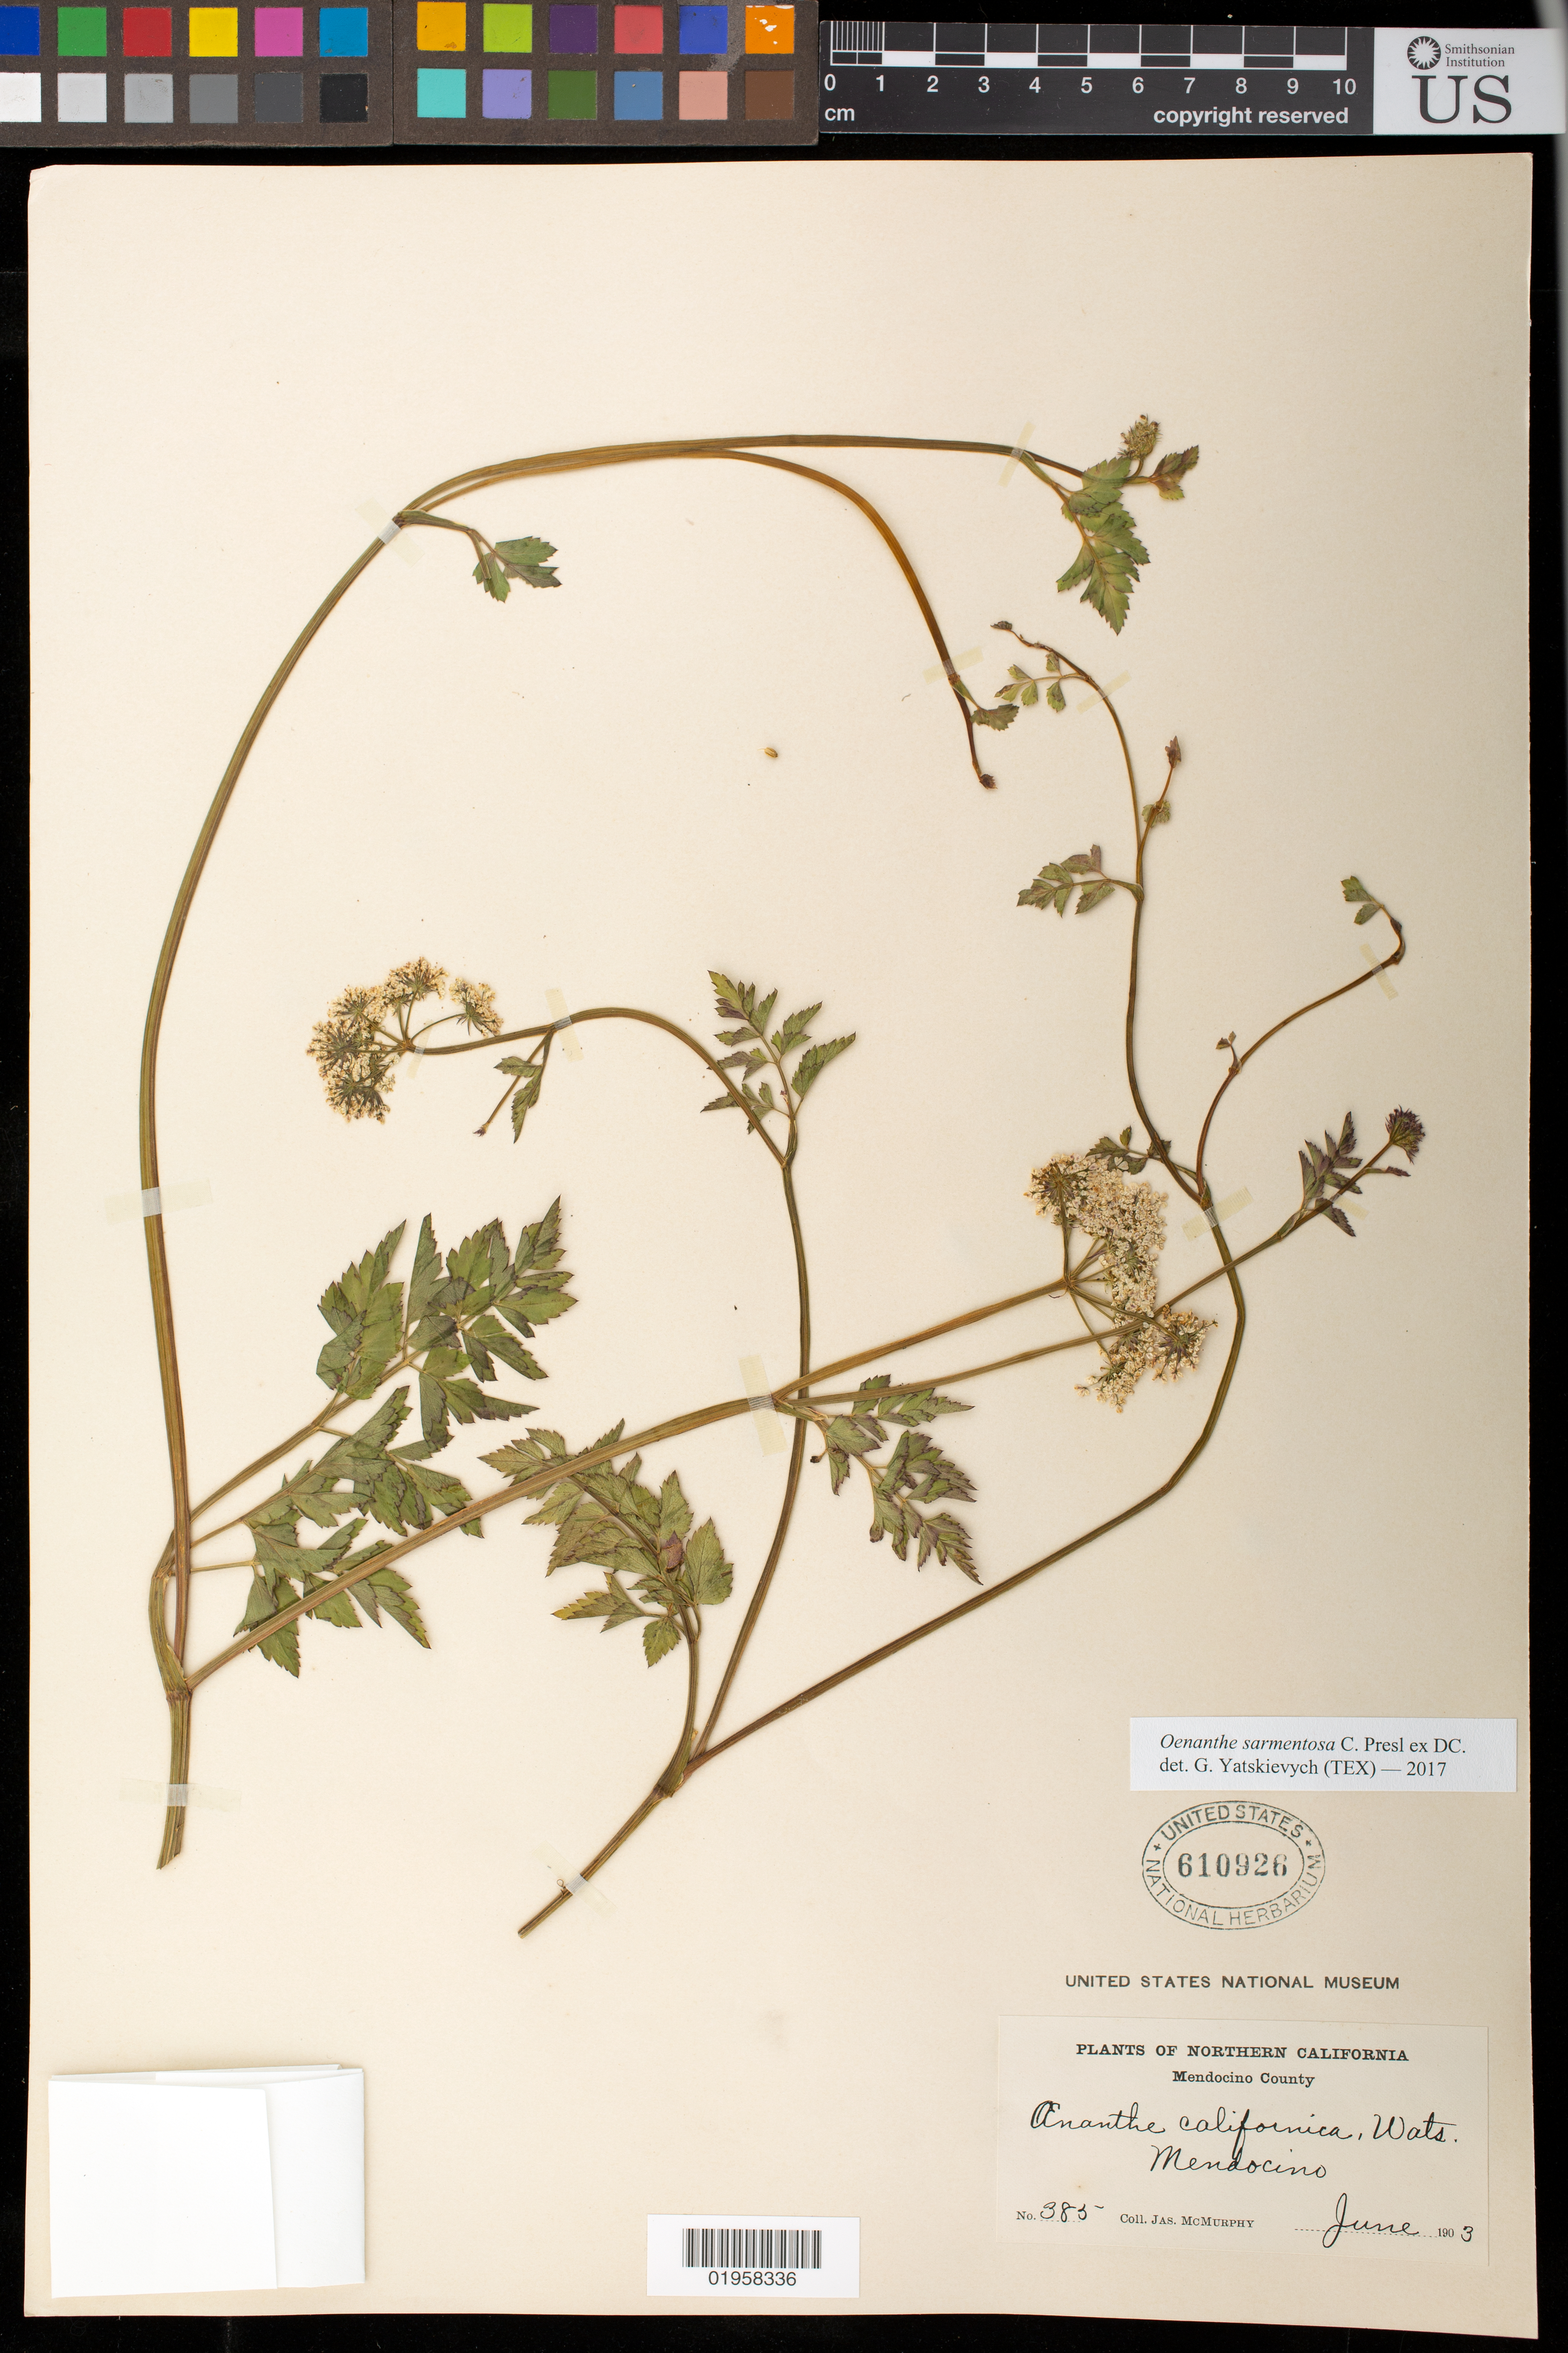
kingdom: Plantae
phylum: Tracheophyta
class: Magnoliopsida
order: Apiales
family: Apiaceae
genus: Oenanthe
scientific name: Oenanthe sarmentosa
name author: C. Presl ex DC.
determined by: Yatskievych, G. A.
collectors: J. McMurphy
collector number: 385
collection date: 1903-06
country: United States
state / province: California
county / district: Mendocino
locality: Mendocino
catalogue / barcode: US 610926